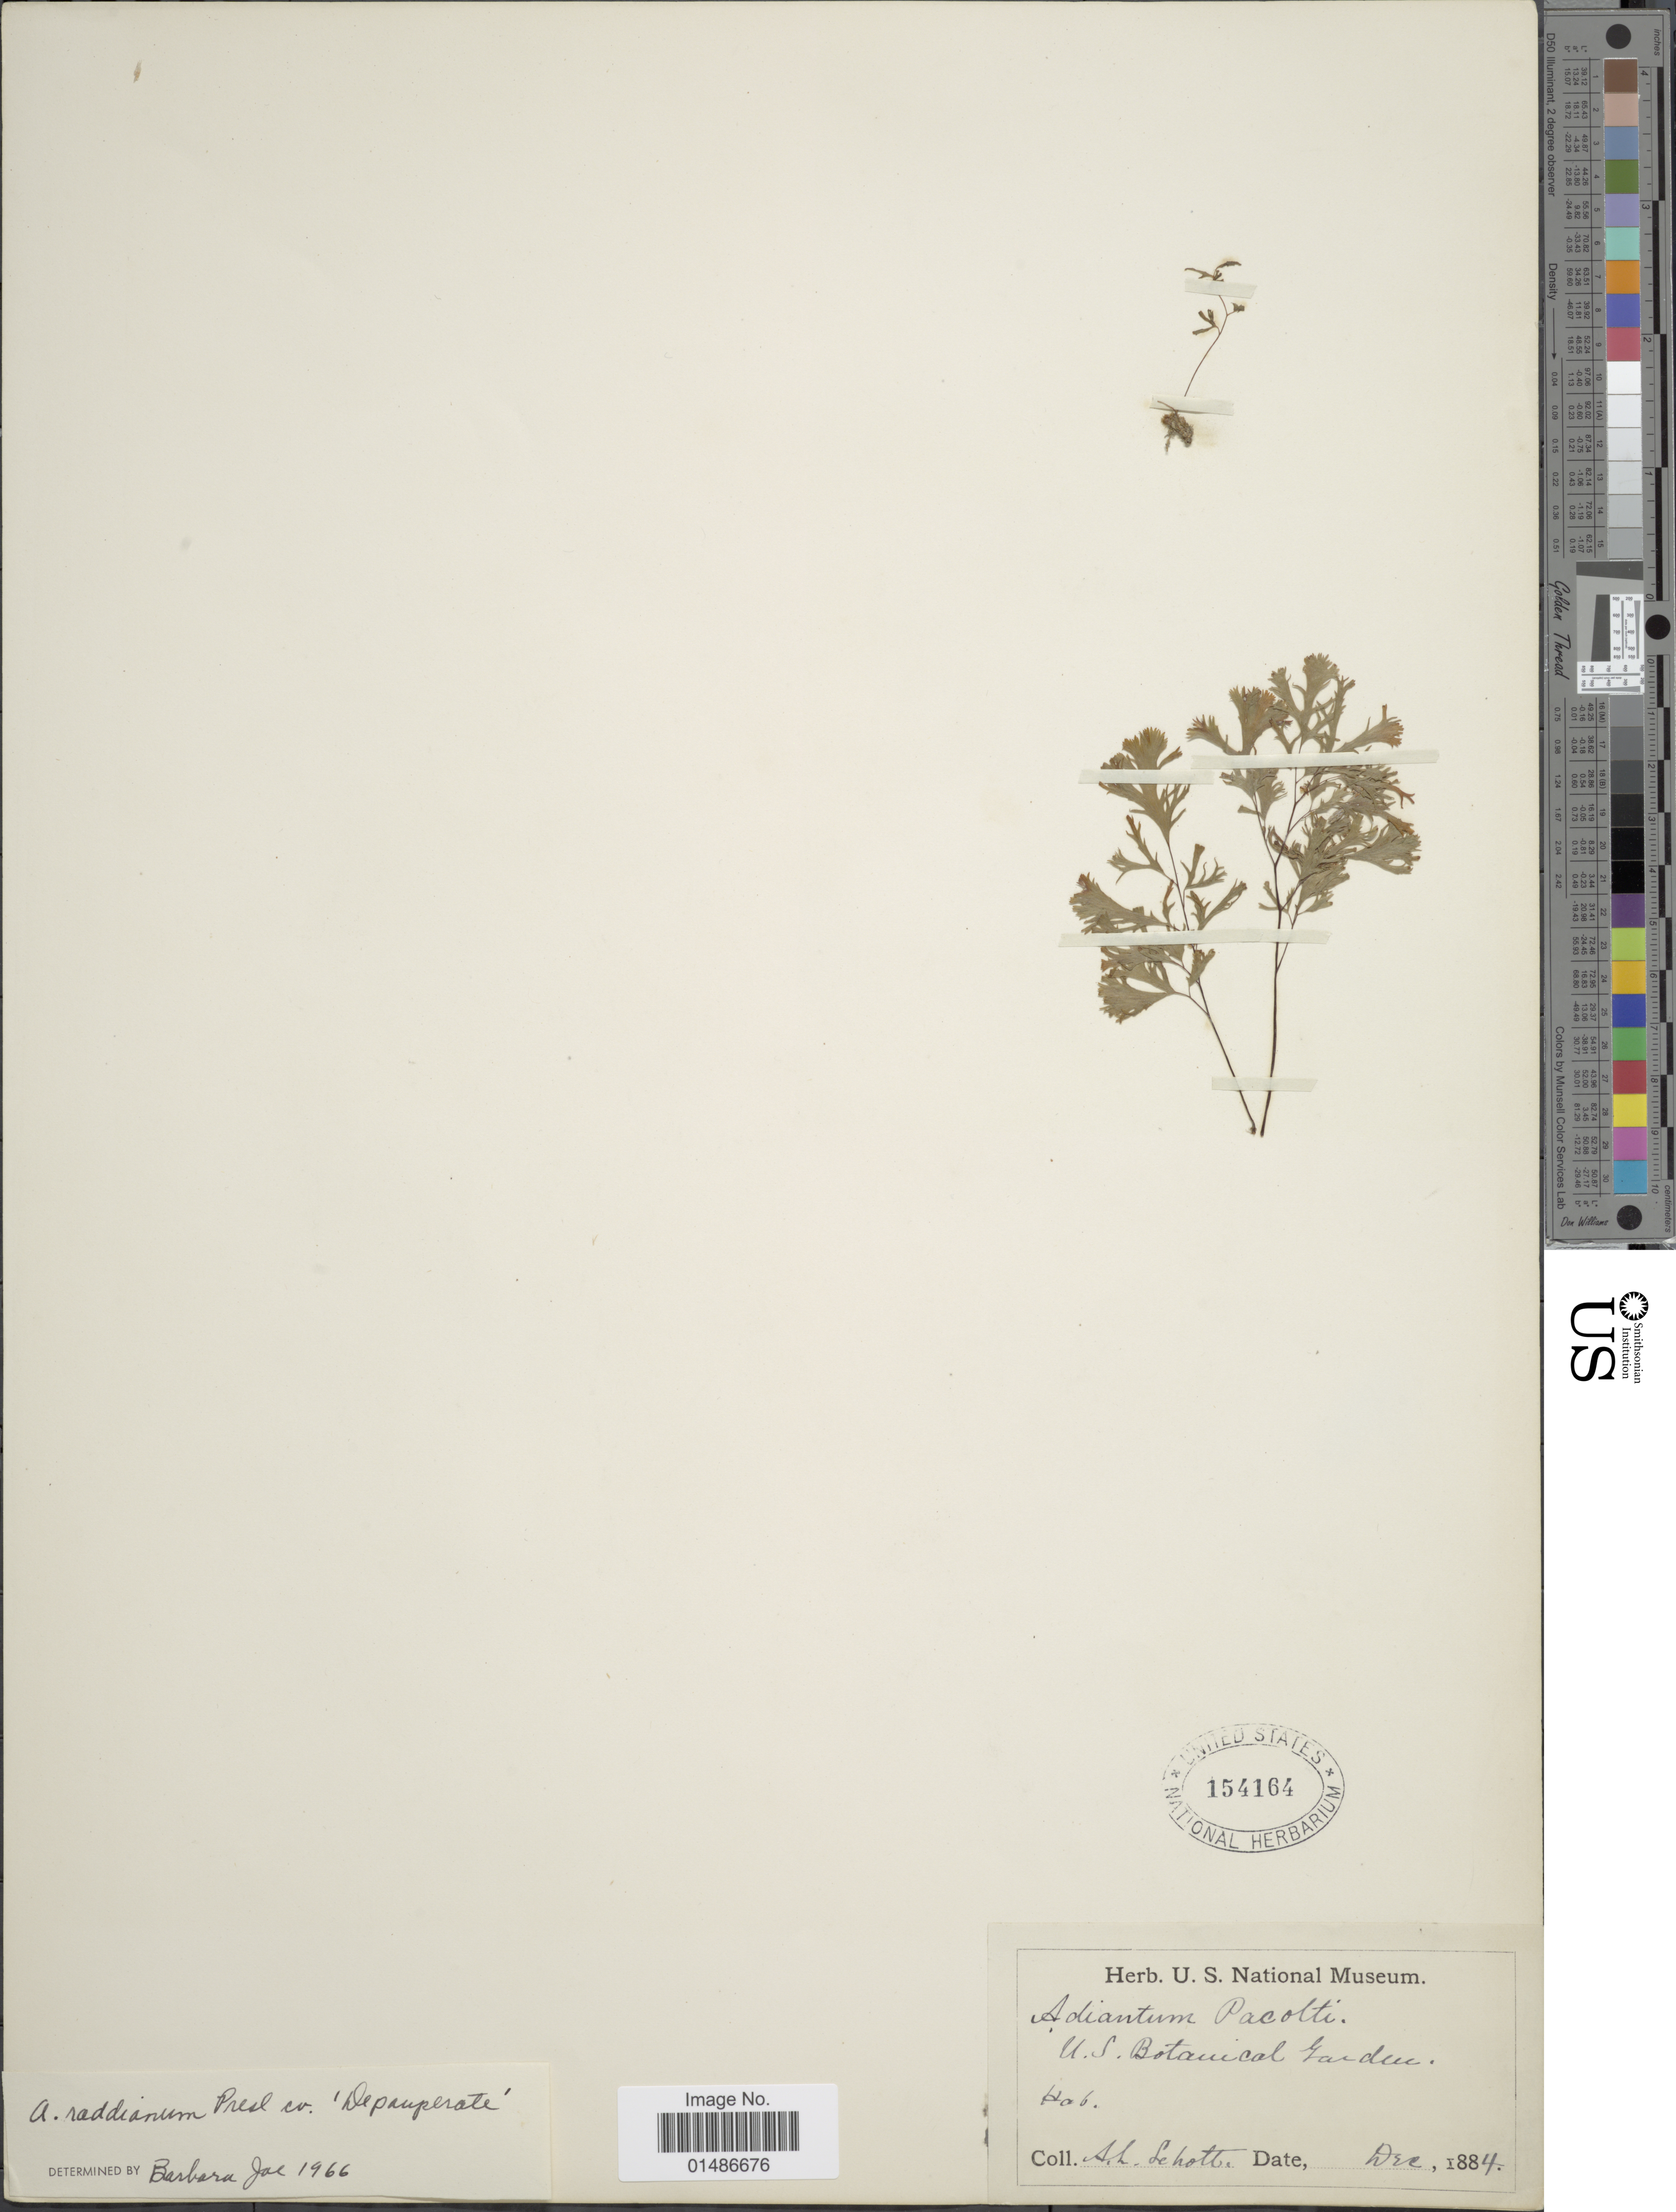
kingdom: Plantae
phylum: Tracheophyta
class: Polypodiopsida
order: Polypodiales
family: Pteridaceae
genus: Adiantum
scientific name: Adiantum raddianum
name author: C. Presl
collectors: A. L. Schott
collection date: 1884-12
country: United States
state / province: District of Columbia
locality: U.S. Botanical Garden.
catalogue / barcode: US 154164